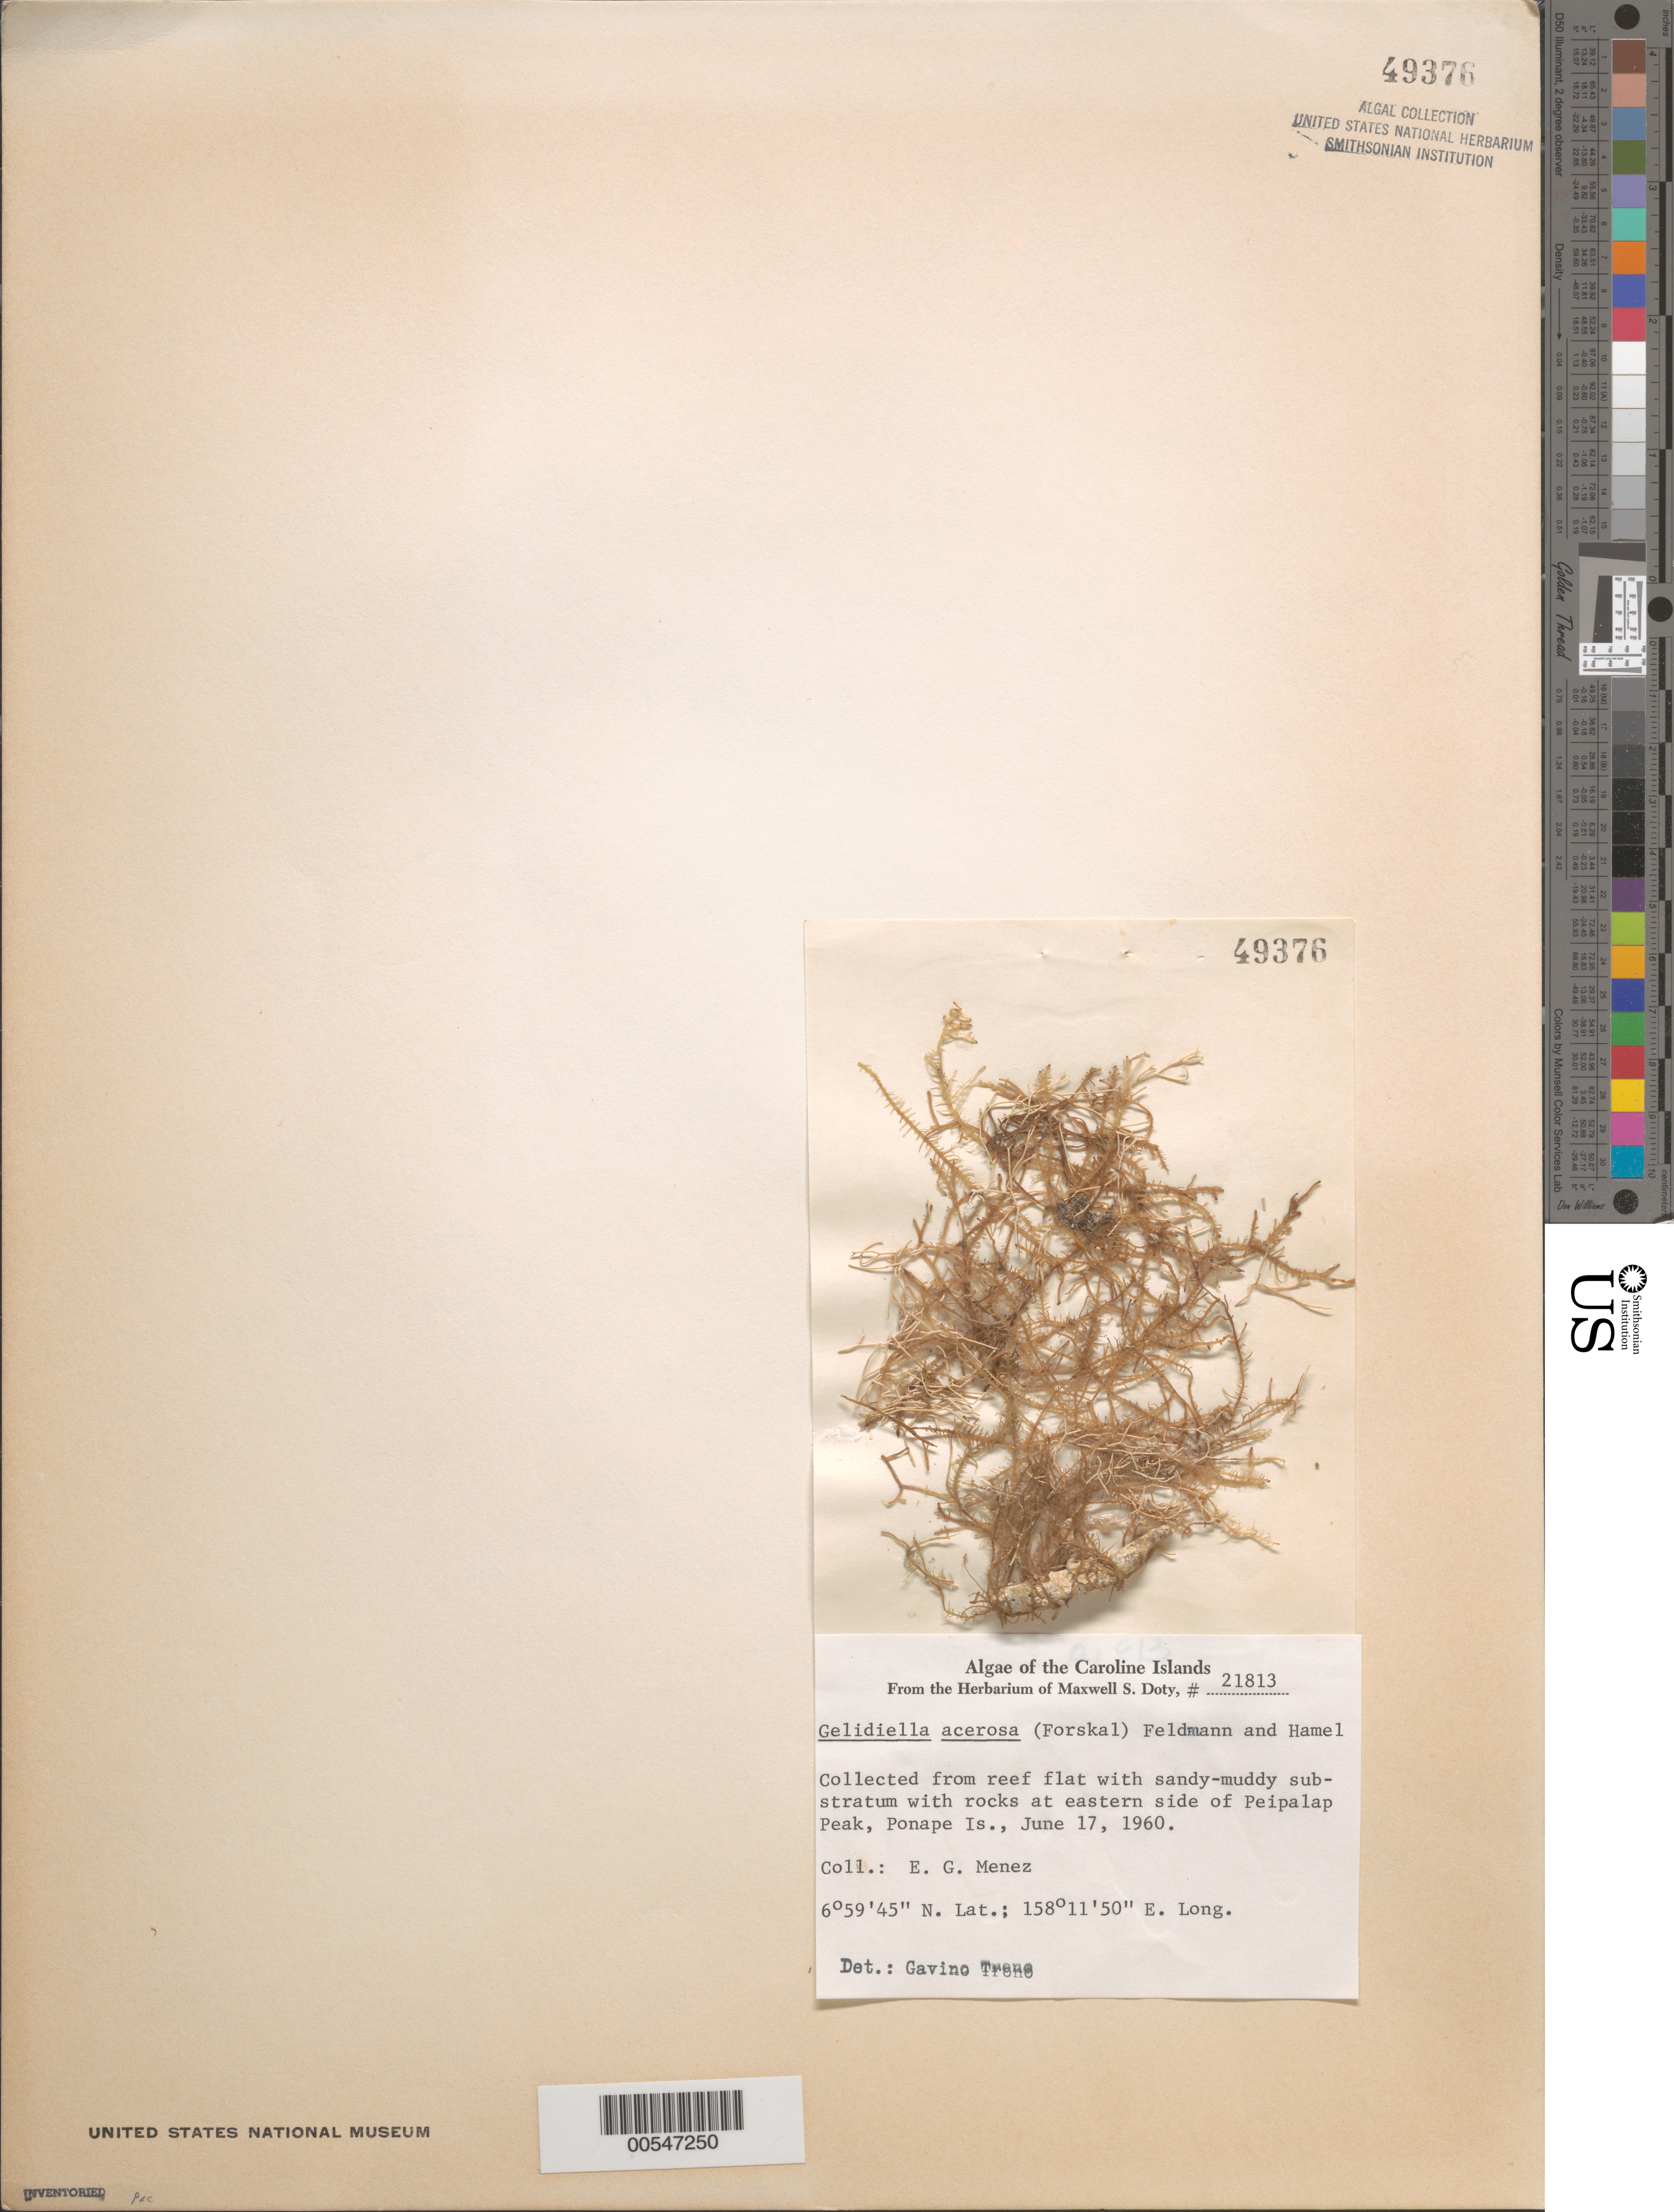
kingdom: Plantae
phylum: Rhodophyta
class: Florideophyceae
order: Gelidiales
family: Gelidiellaceae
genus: Gelidiella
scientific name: Gelidiella acerosa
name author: (Forssk.) Feldmann & G. Hamel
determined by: Trono, Gavino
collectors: Meñez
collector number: MSD 21813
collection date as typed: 17 Jun 1960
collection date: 1960-06-17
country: Micronesia, Federated States of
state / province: Pohnpei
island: Pohnpei [Ponape]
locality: Peipalap Peak, east side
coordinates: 6 59' 45" N, 158 11' 50" E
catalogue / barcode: US 49376